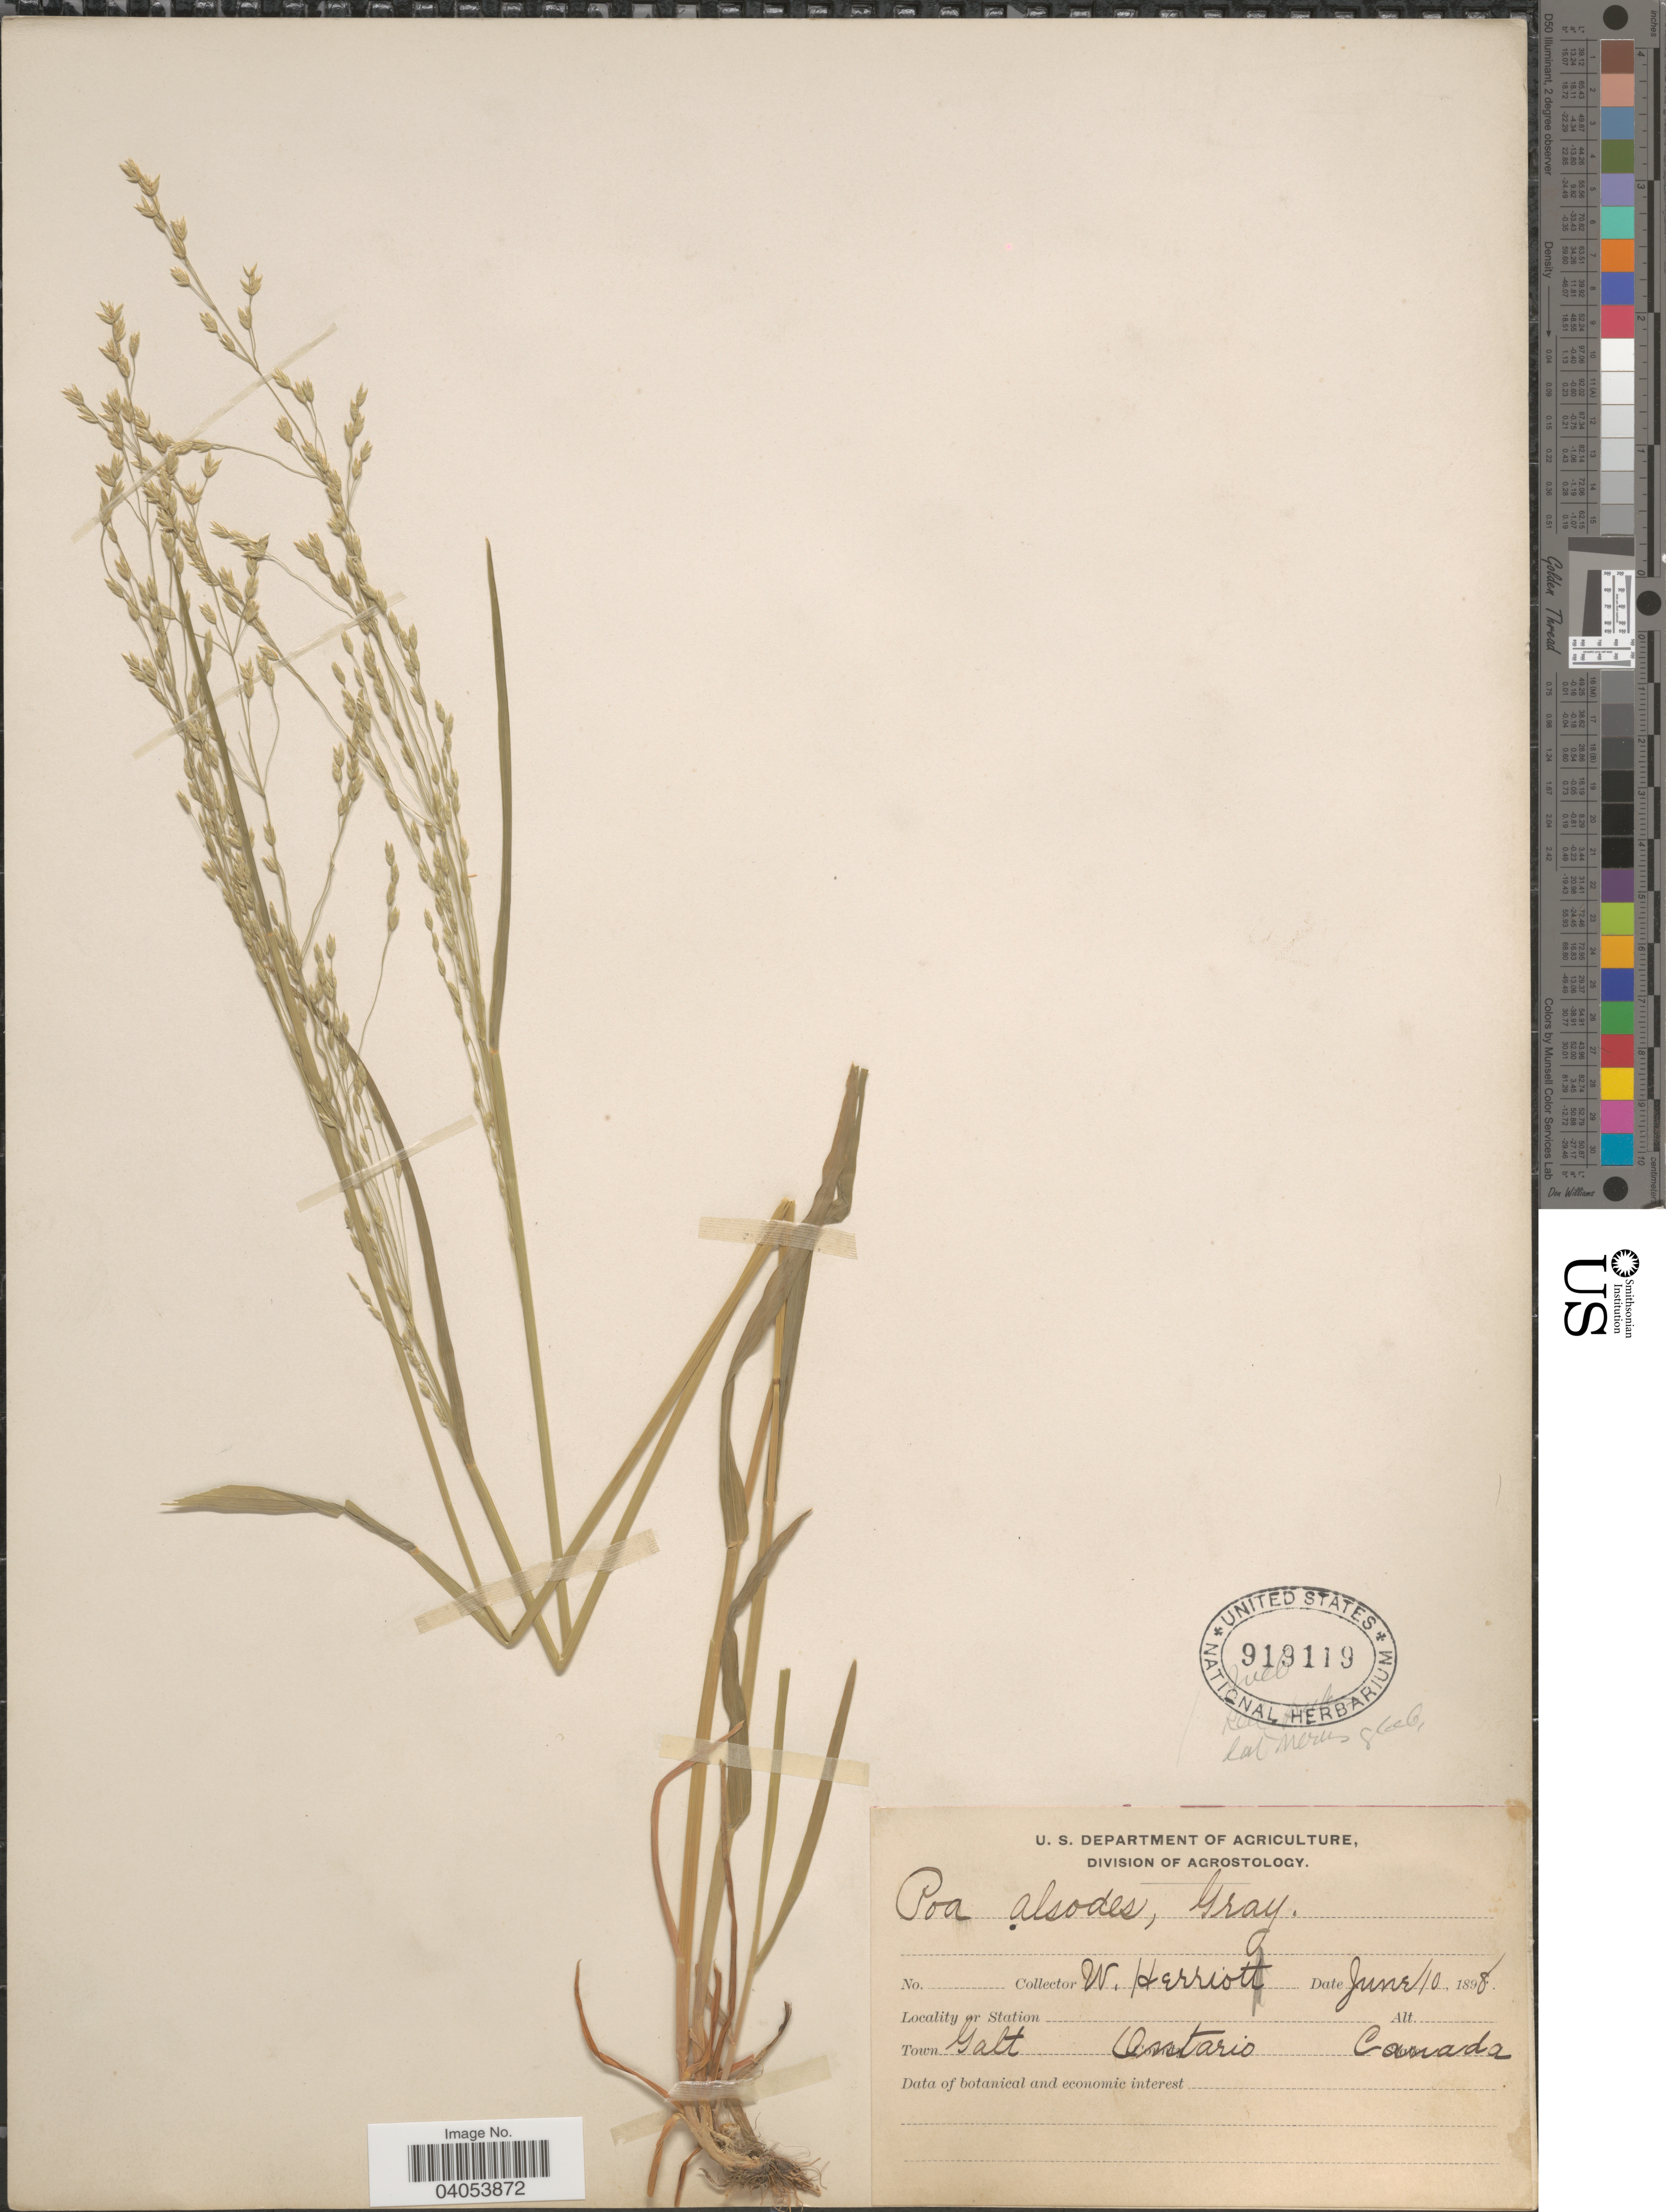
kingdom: Plantae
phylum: Tracheophyta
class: Liliopsida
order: Poales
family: Poaceae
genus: Poa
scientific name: Poa alsodes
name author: A. Gray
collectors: W. Herriot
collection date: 1898-06-10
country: Canada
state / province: Ontario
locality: Town Galt.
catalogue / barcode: US 919119